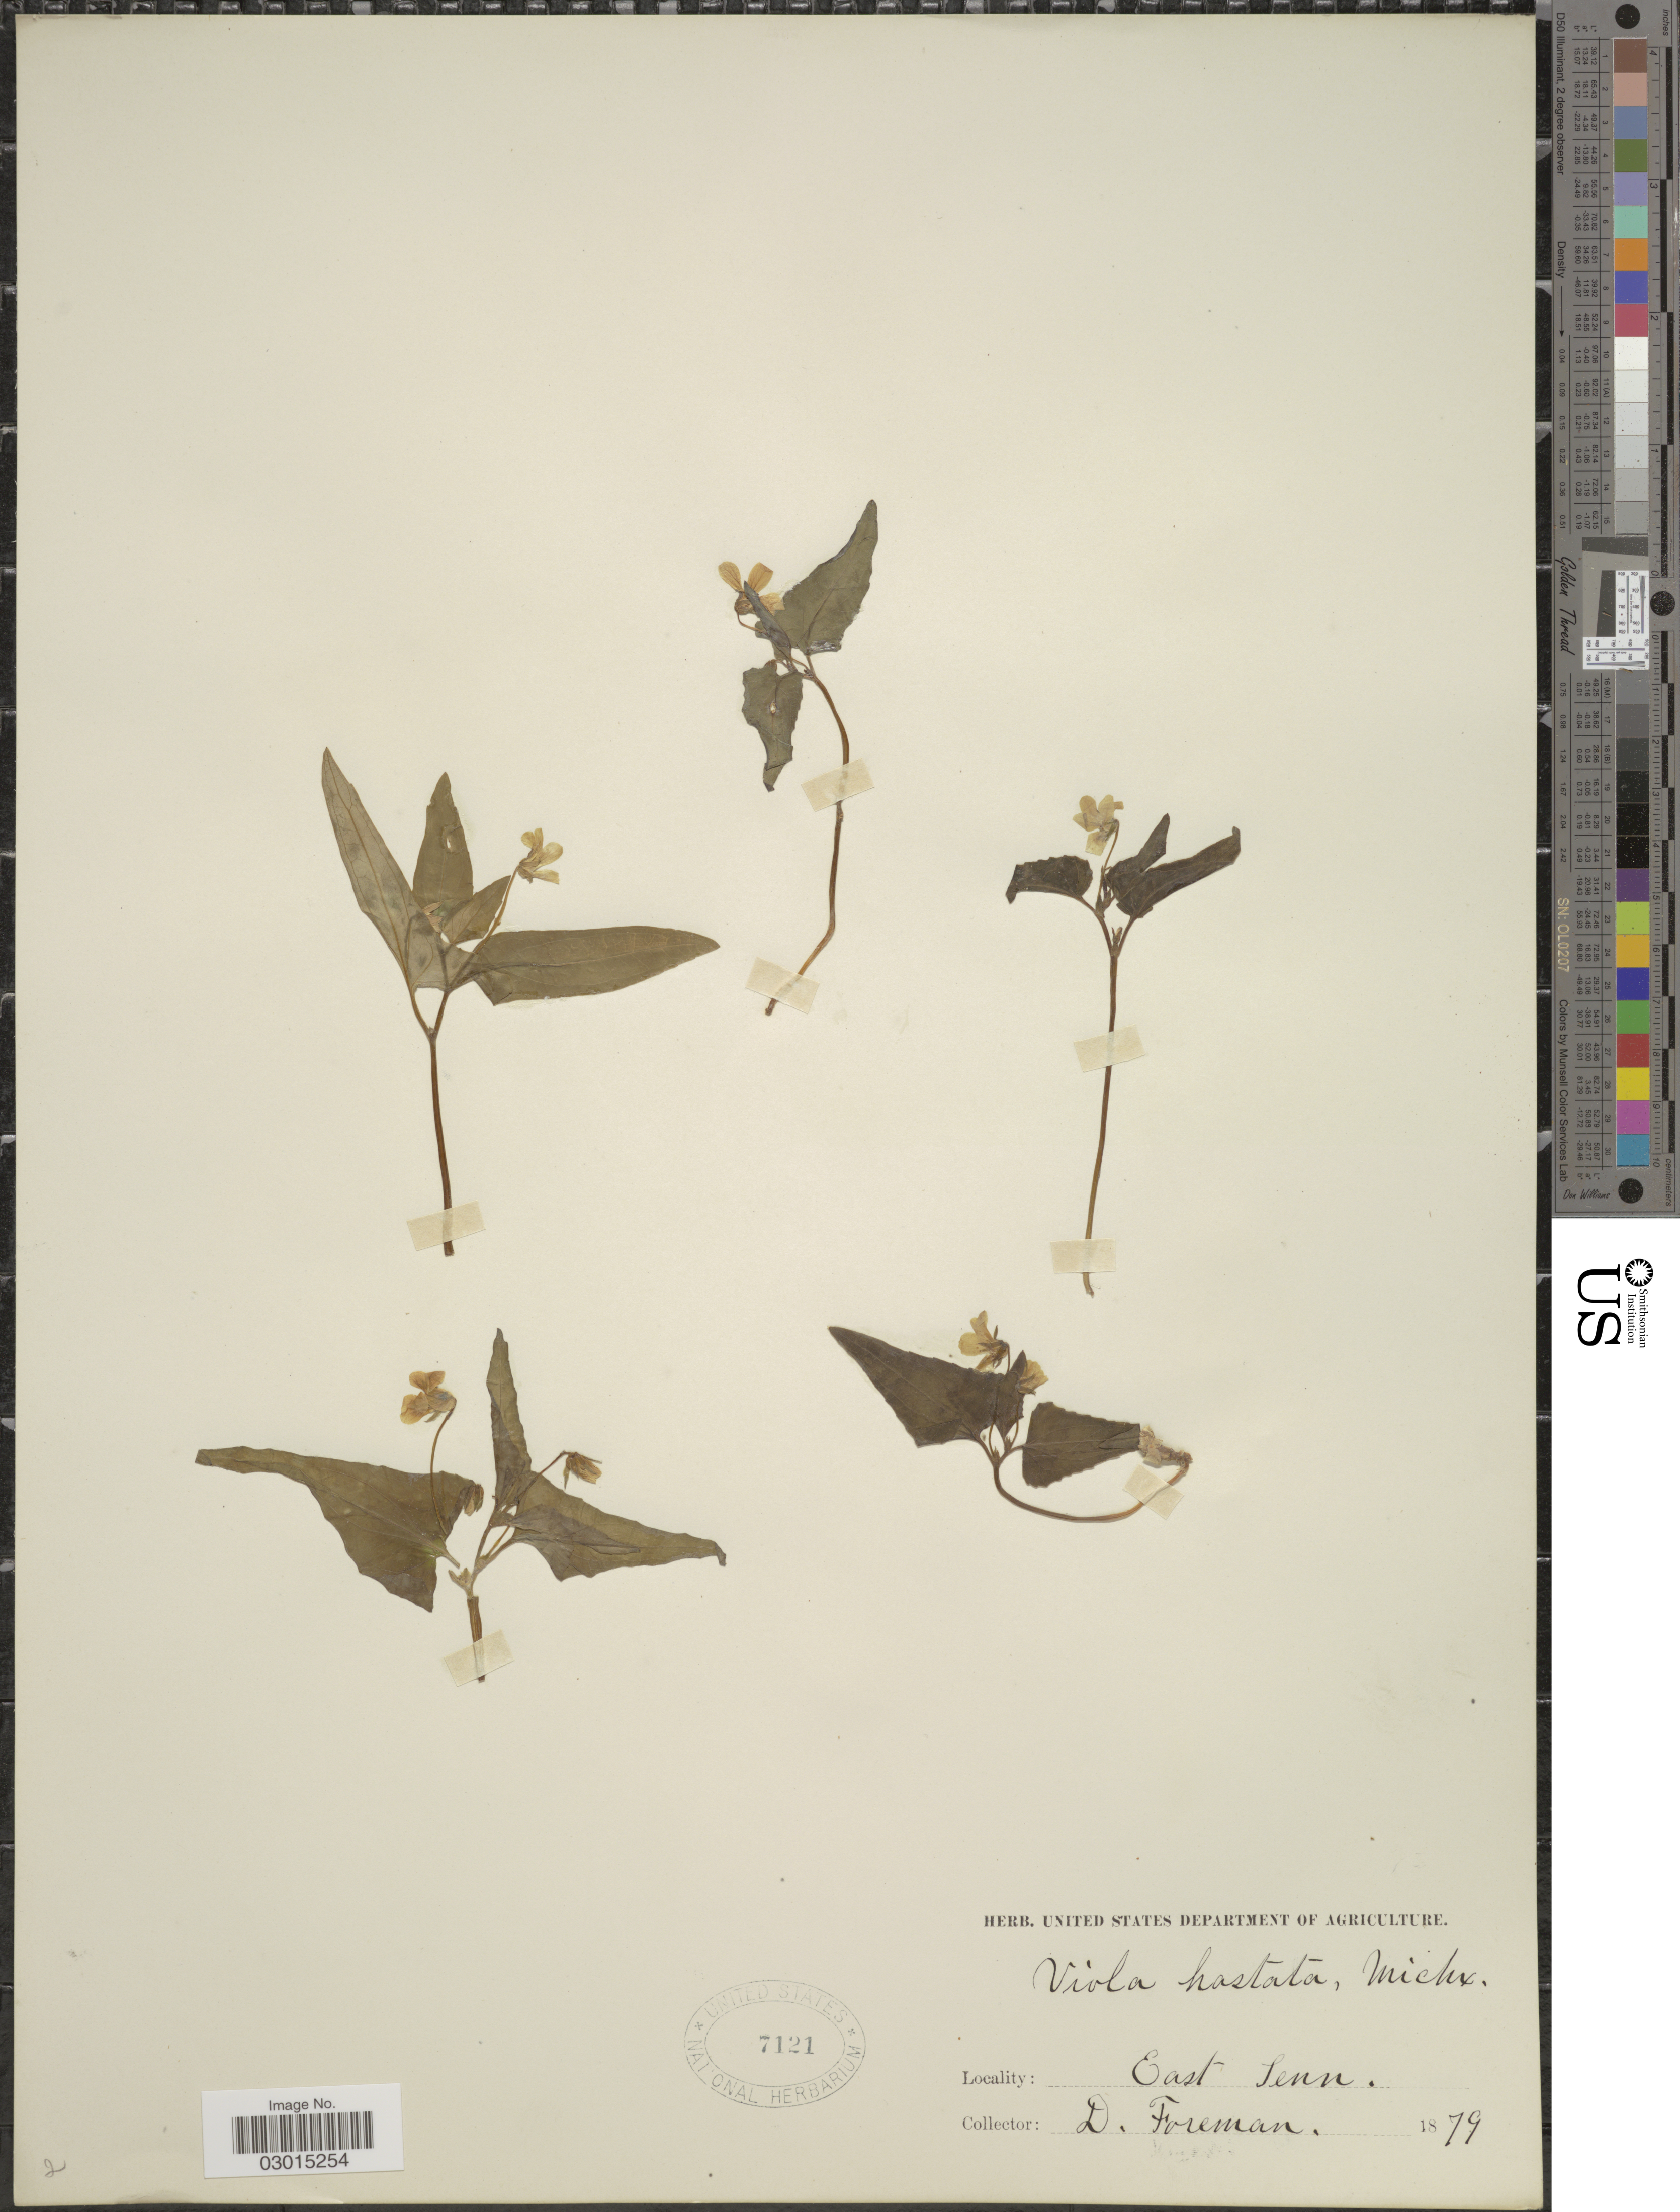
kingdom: Plantae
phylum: Tracheophyta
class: Magnoliopsida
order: Malpighiales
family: Violaceae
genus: Viola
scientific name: Viola hastata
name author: Michx.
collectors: D. Foreman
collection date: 1879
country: United States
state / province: Tennessee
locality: East Tenn.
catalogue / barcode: US 7121